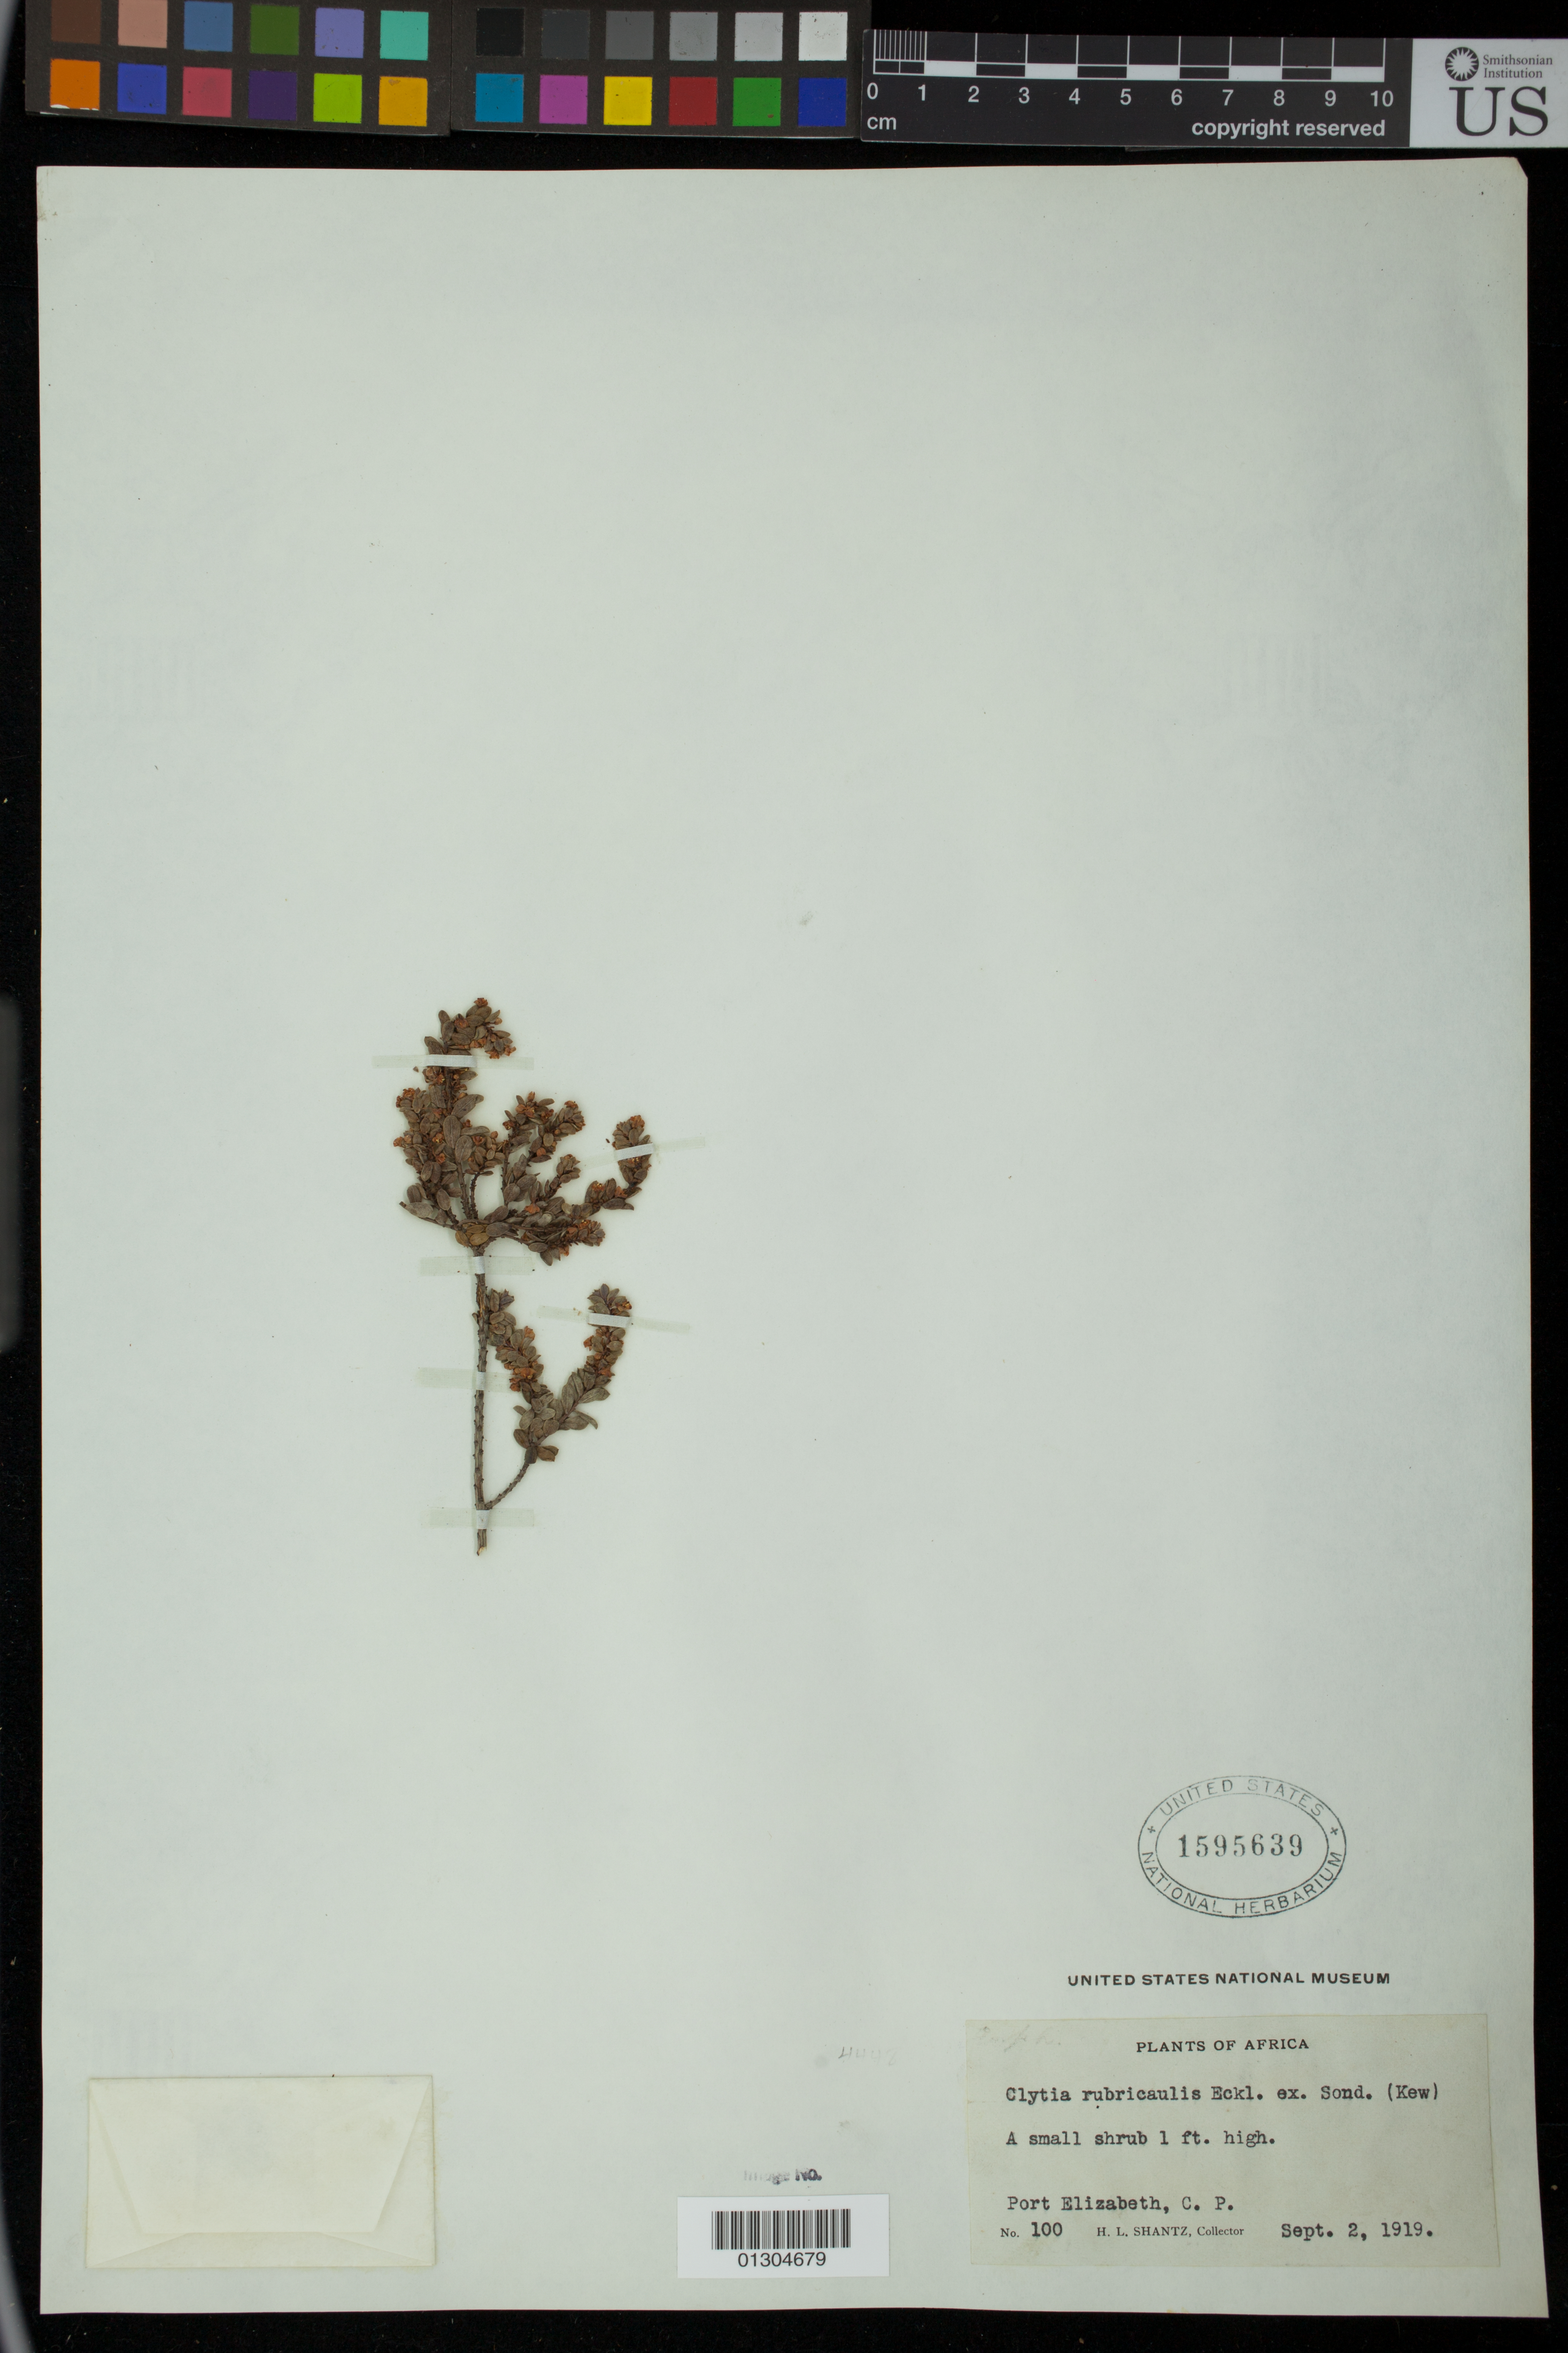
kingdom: Plantae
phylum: Tracheophyta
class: Magnoliopsida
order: Malpighiales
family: Peraceae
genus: Clutia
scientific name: Clutia rubicaulis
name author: Eckl. ex Sond.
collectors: H. Shantz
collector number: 100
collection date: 1919-09-02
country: South Africa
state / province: Eastern Cape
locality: Port Elizabeth, C. P.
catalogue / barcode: US 1595639